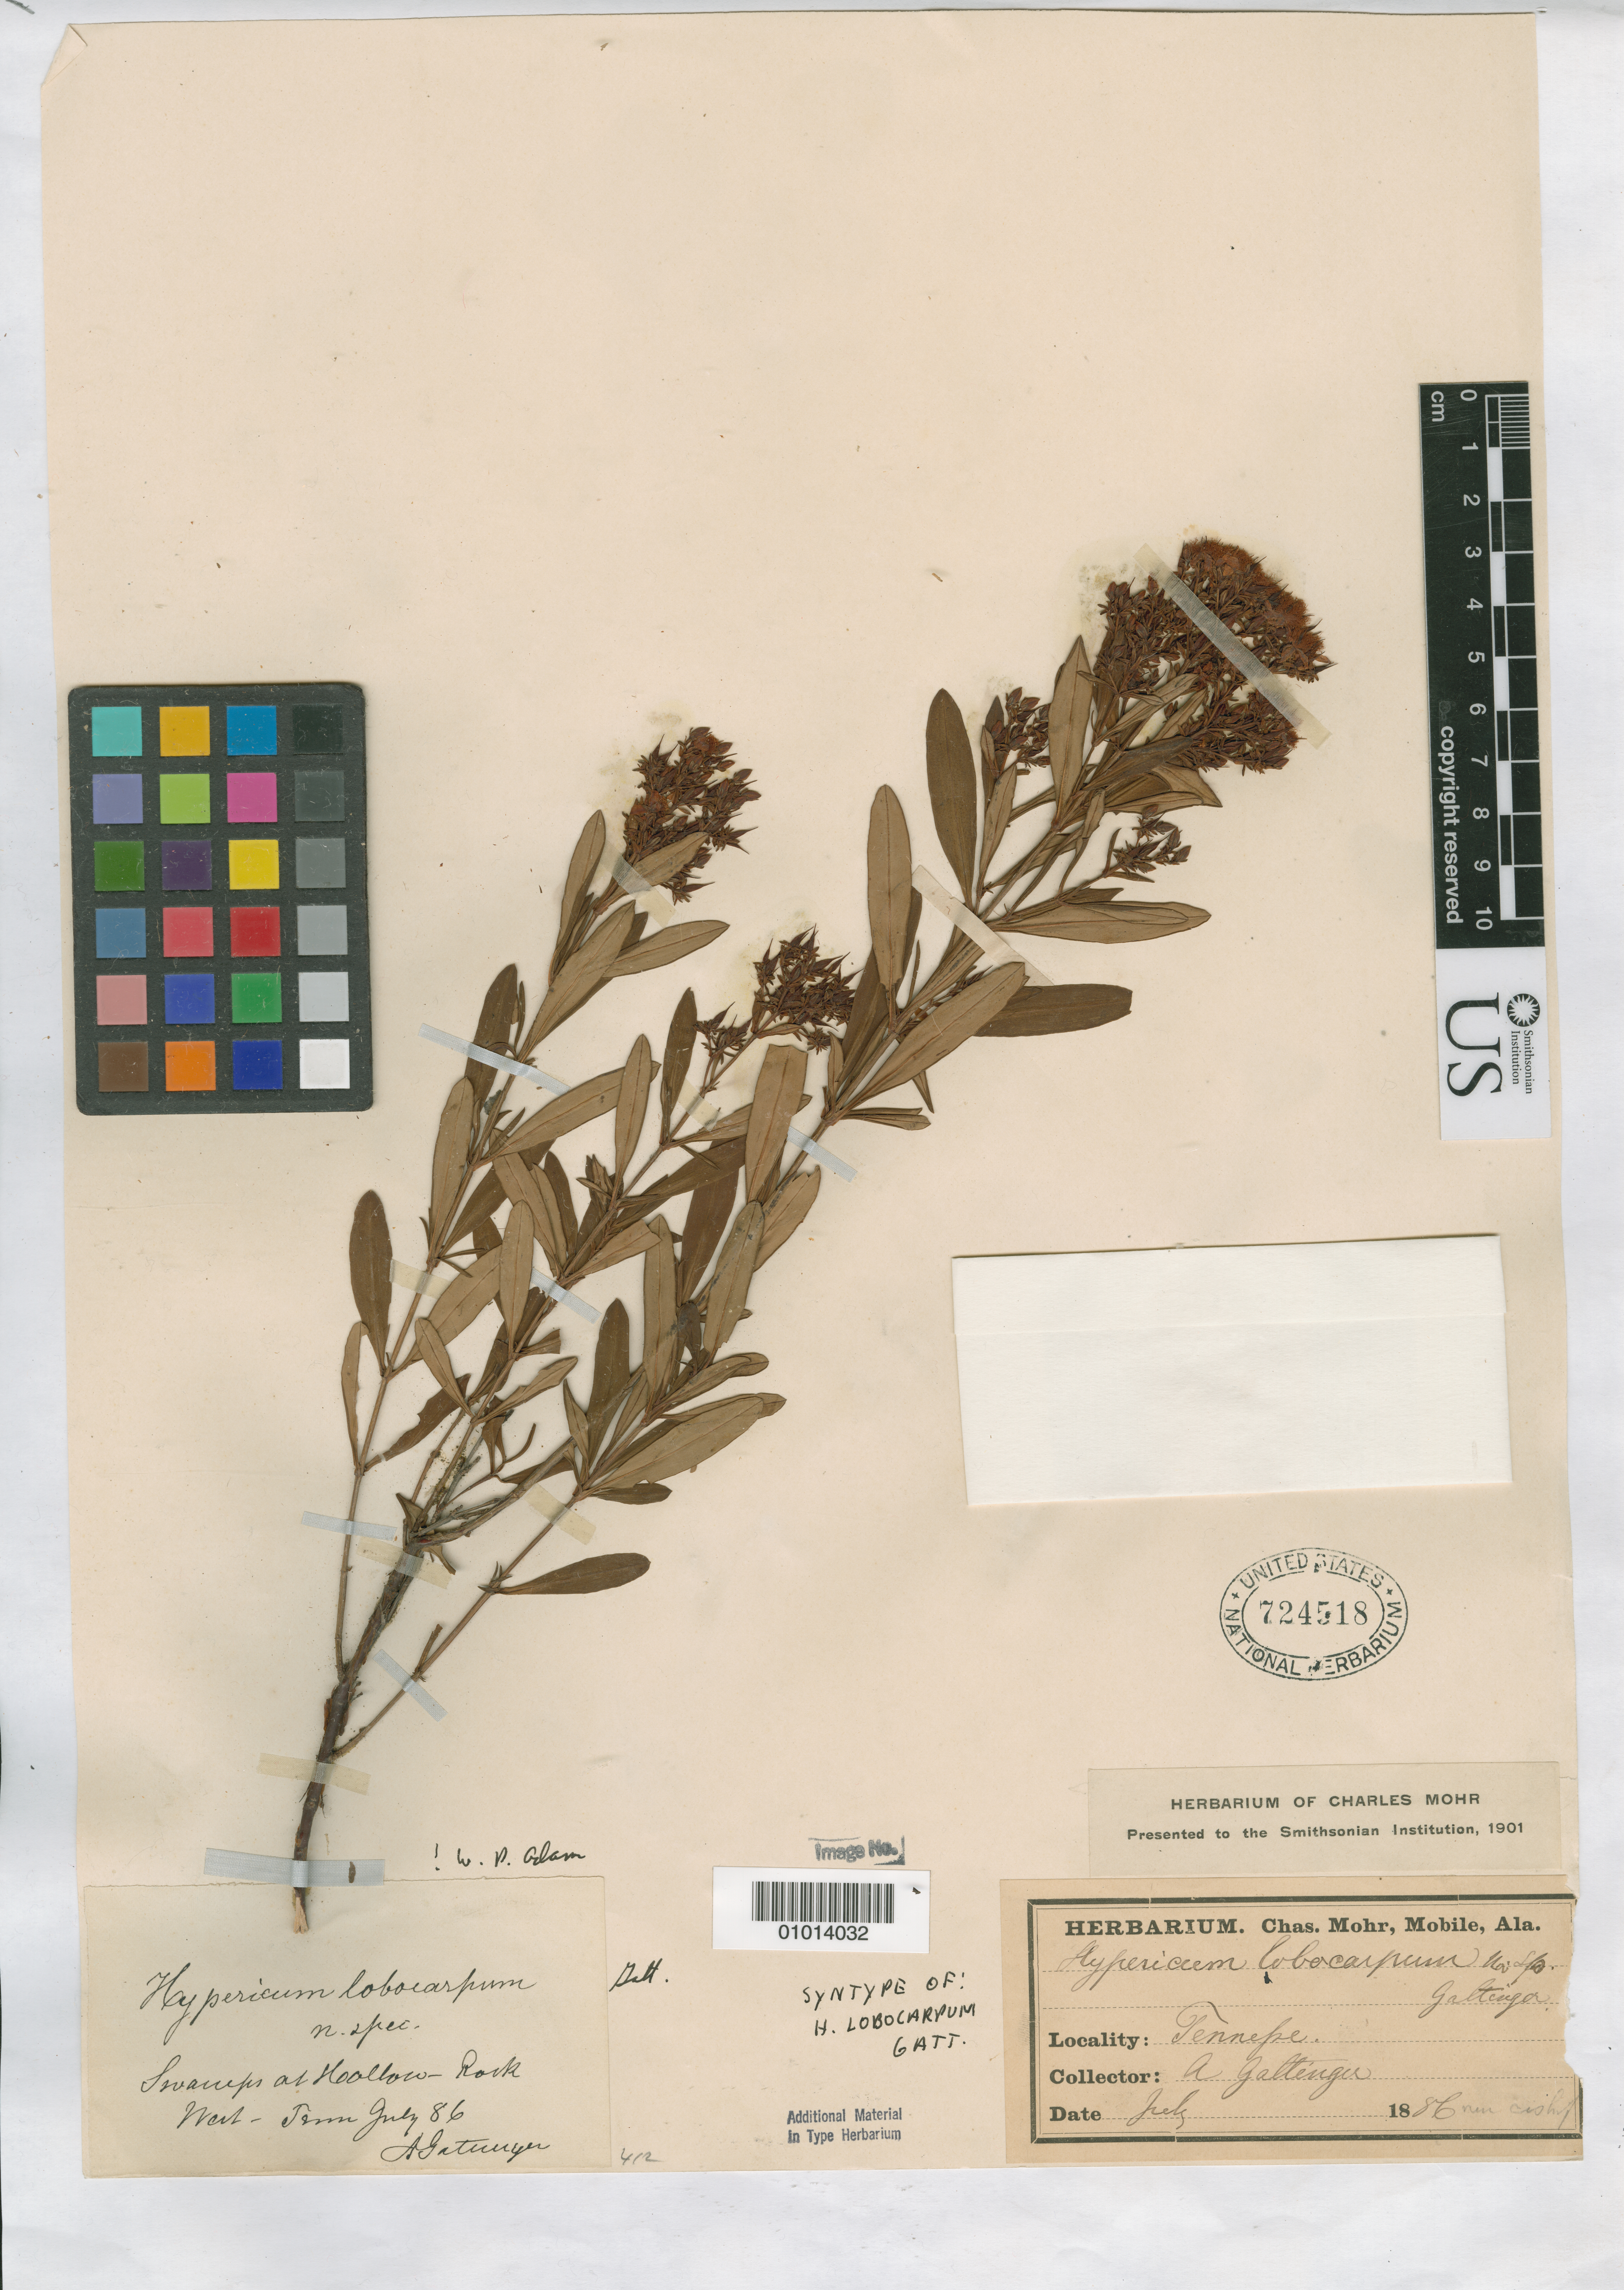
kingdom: Plantae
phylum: Tracheophyta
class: Magnoliopsida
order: Malpighiales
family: Hypericaceae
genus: Hypericum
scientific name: Hypericum lobocarpum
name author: Gatt.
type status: Syntype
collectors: A. Gattinger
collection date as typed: Jul 1886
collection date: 1886-07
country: United States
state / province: Tennessee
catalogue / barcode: US 724518